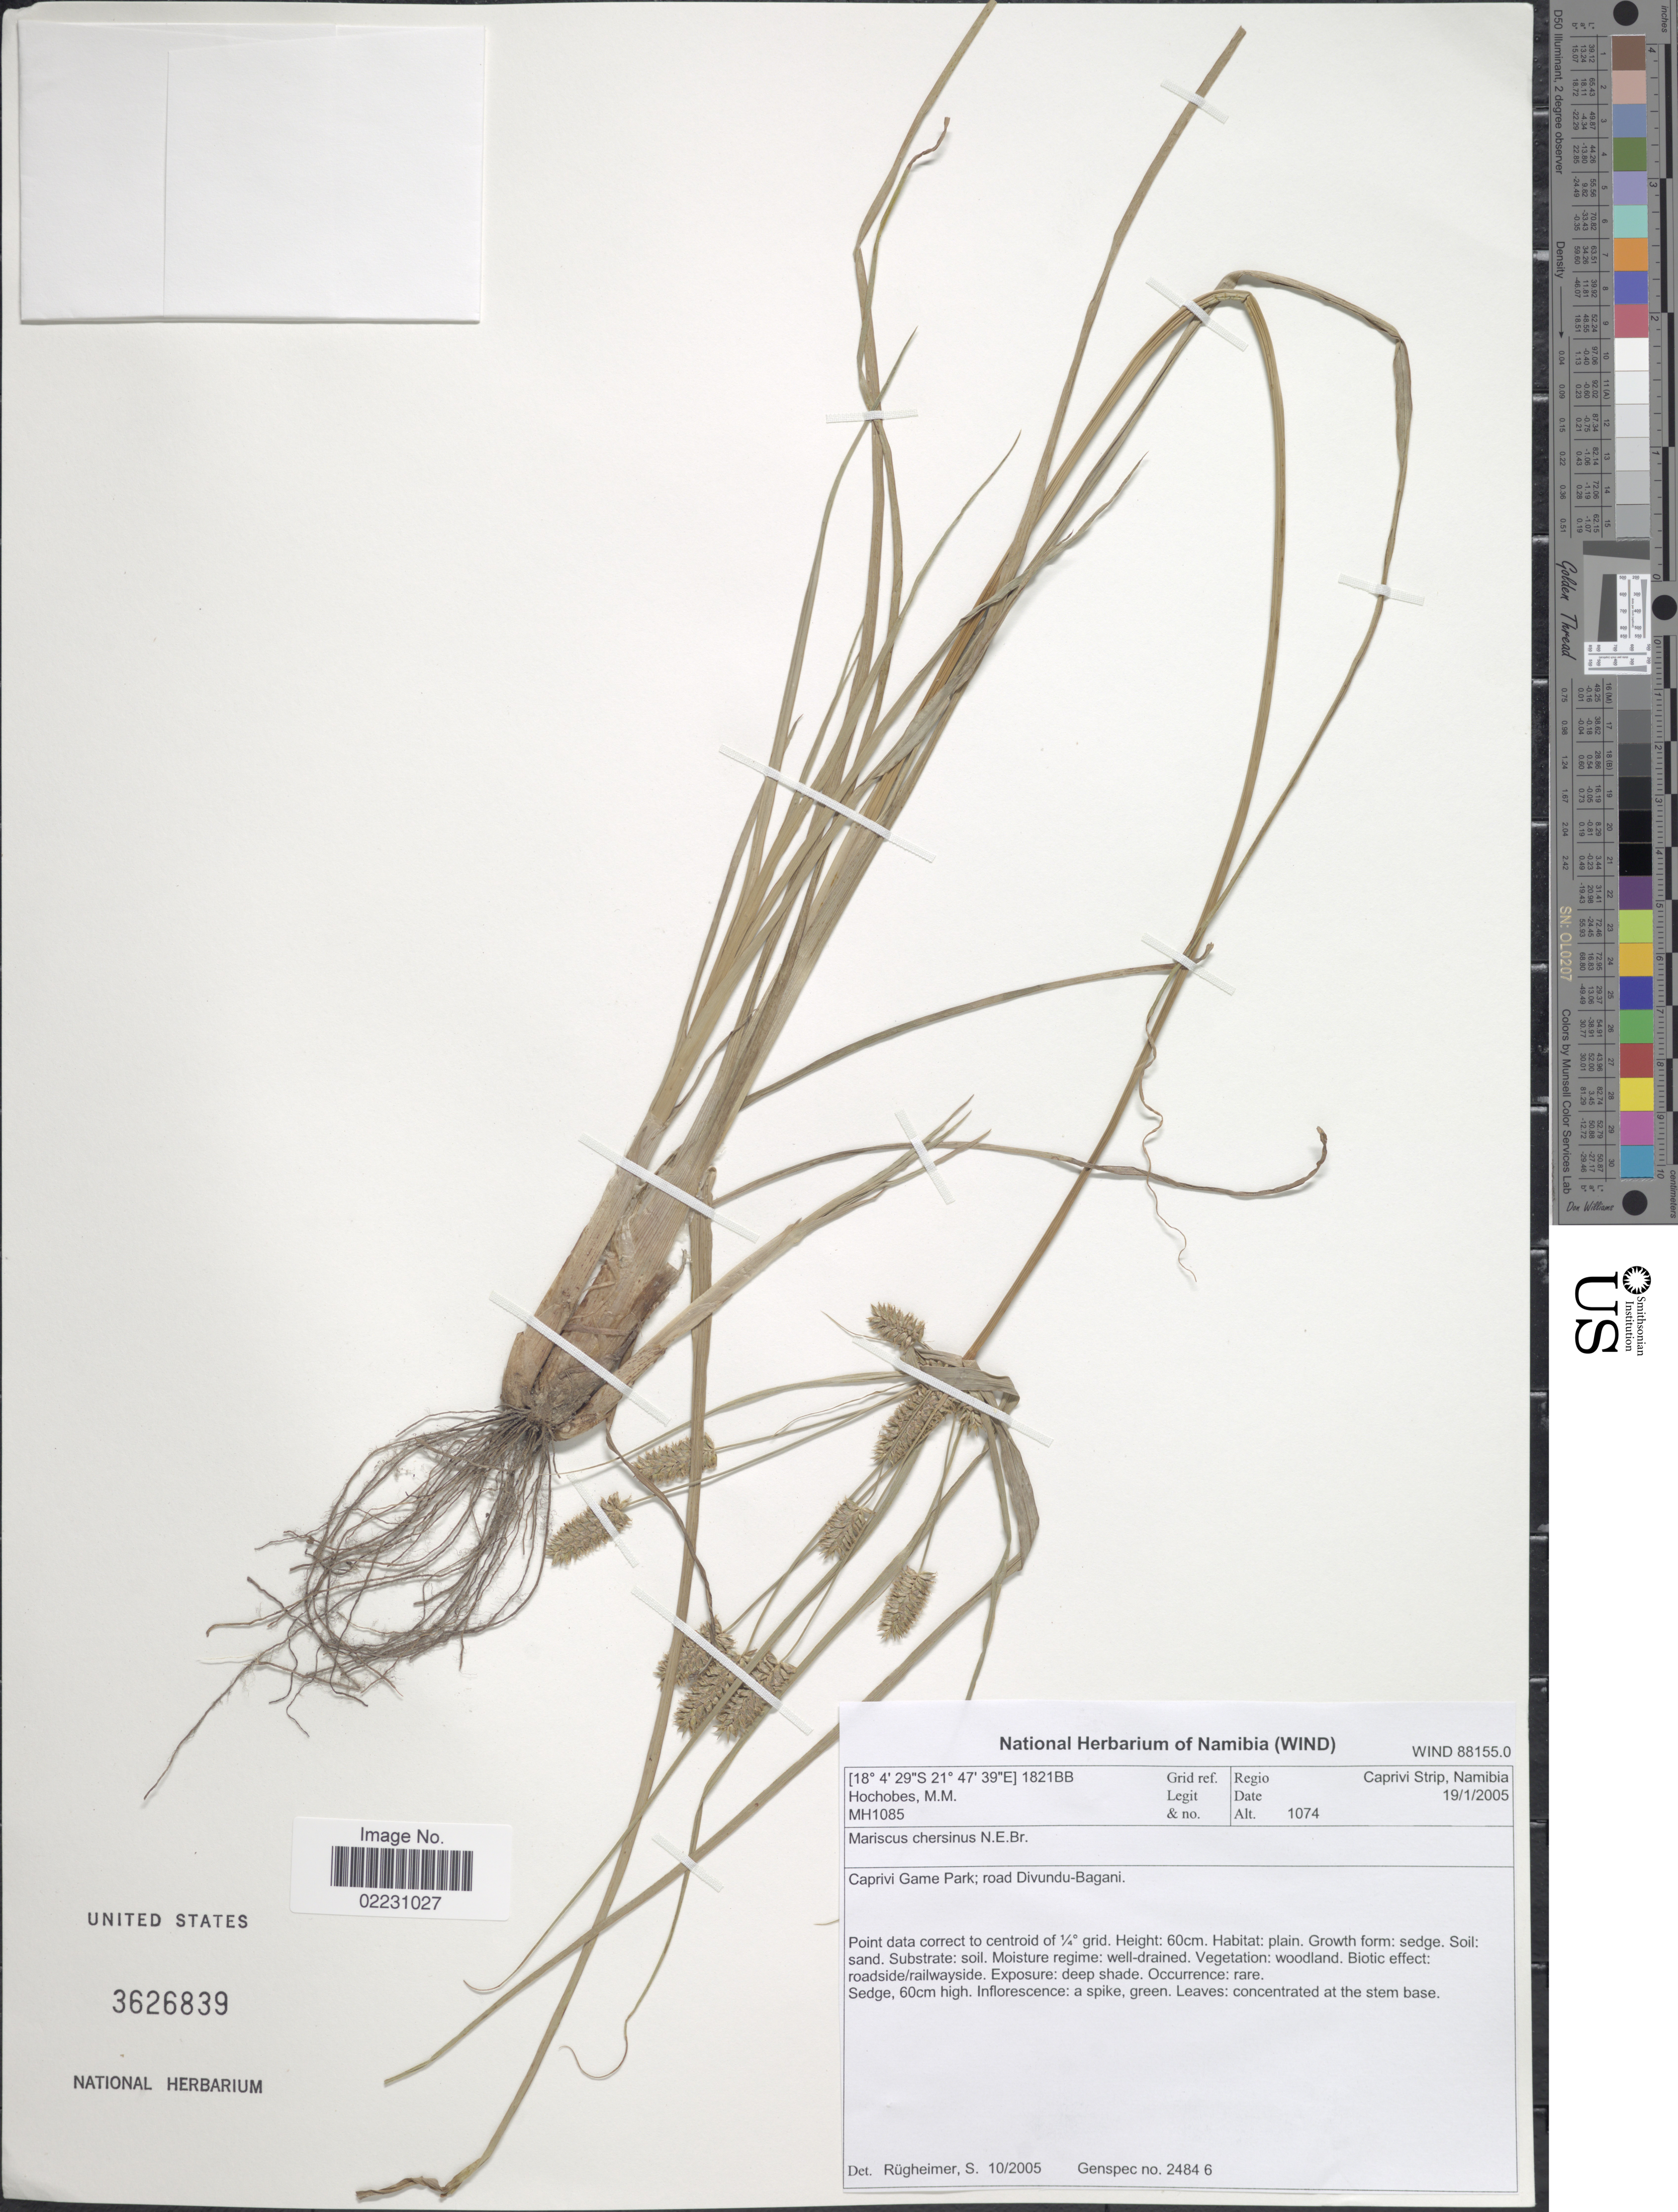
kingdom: Plantae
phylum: Tracheophyta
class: Liliopsida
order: Poales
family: Cyperaceae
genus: Cyperus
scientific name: Cyperus chersinus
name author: (N.E. Br.) Kük.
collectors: M. Hochobes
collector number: MH1085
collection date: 2005-01-19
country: Namibia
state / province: Caprivi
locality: Caprivi Strip, Namibia. Caprivi Game Park; road Divundu-Bagani. 1821BB Grid Ref.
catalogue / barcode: US 3626839